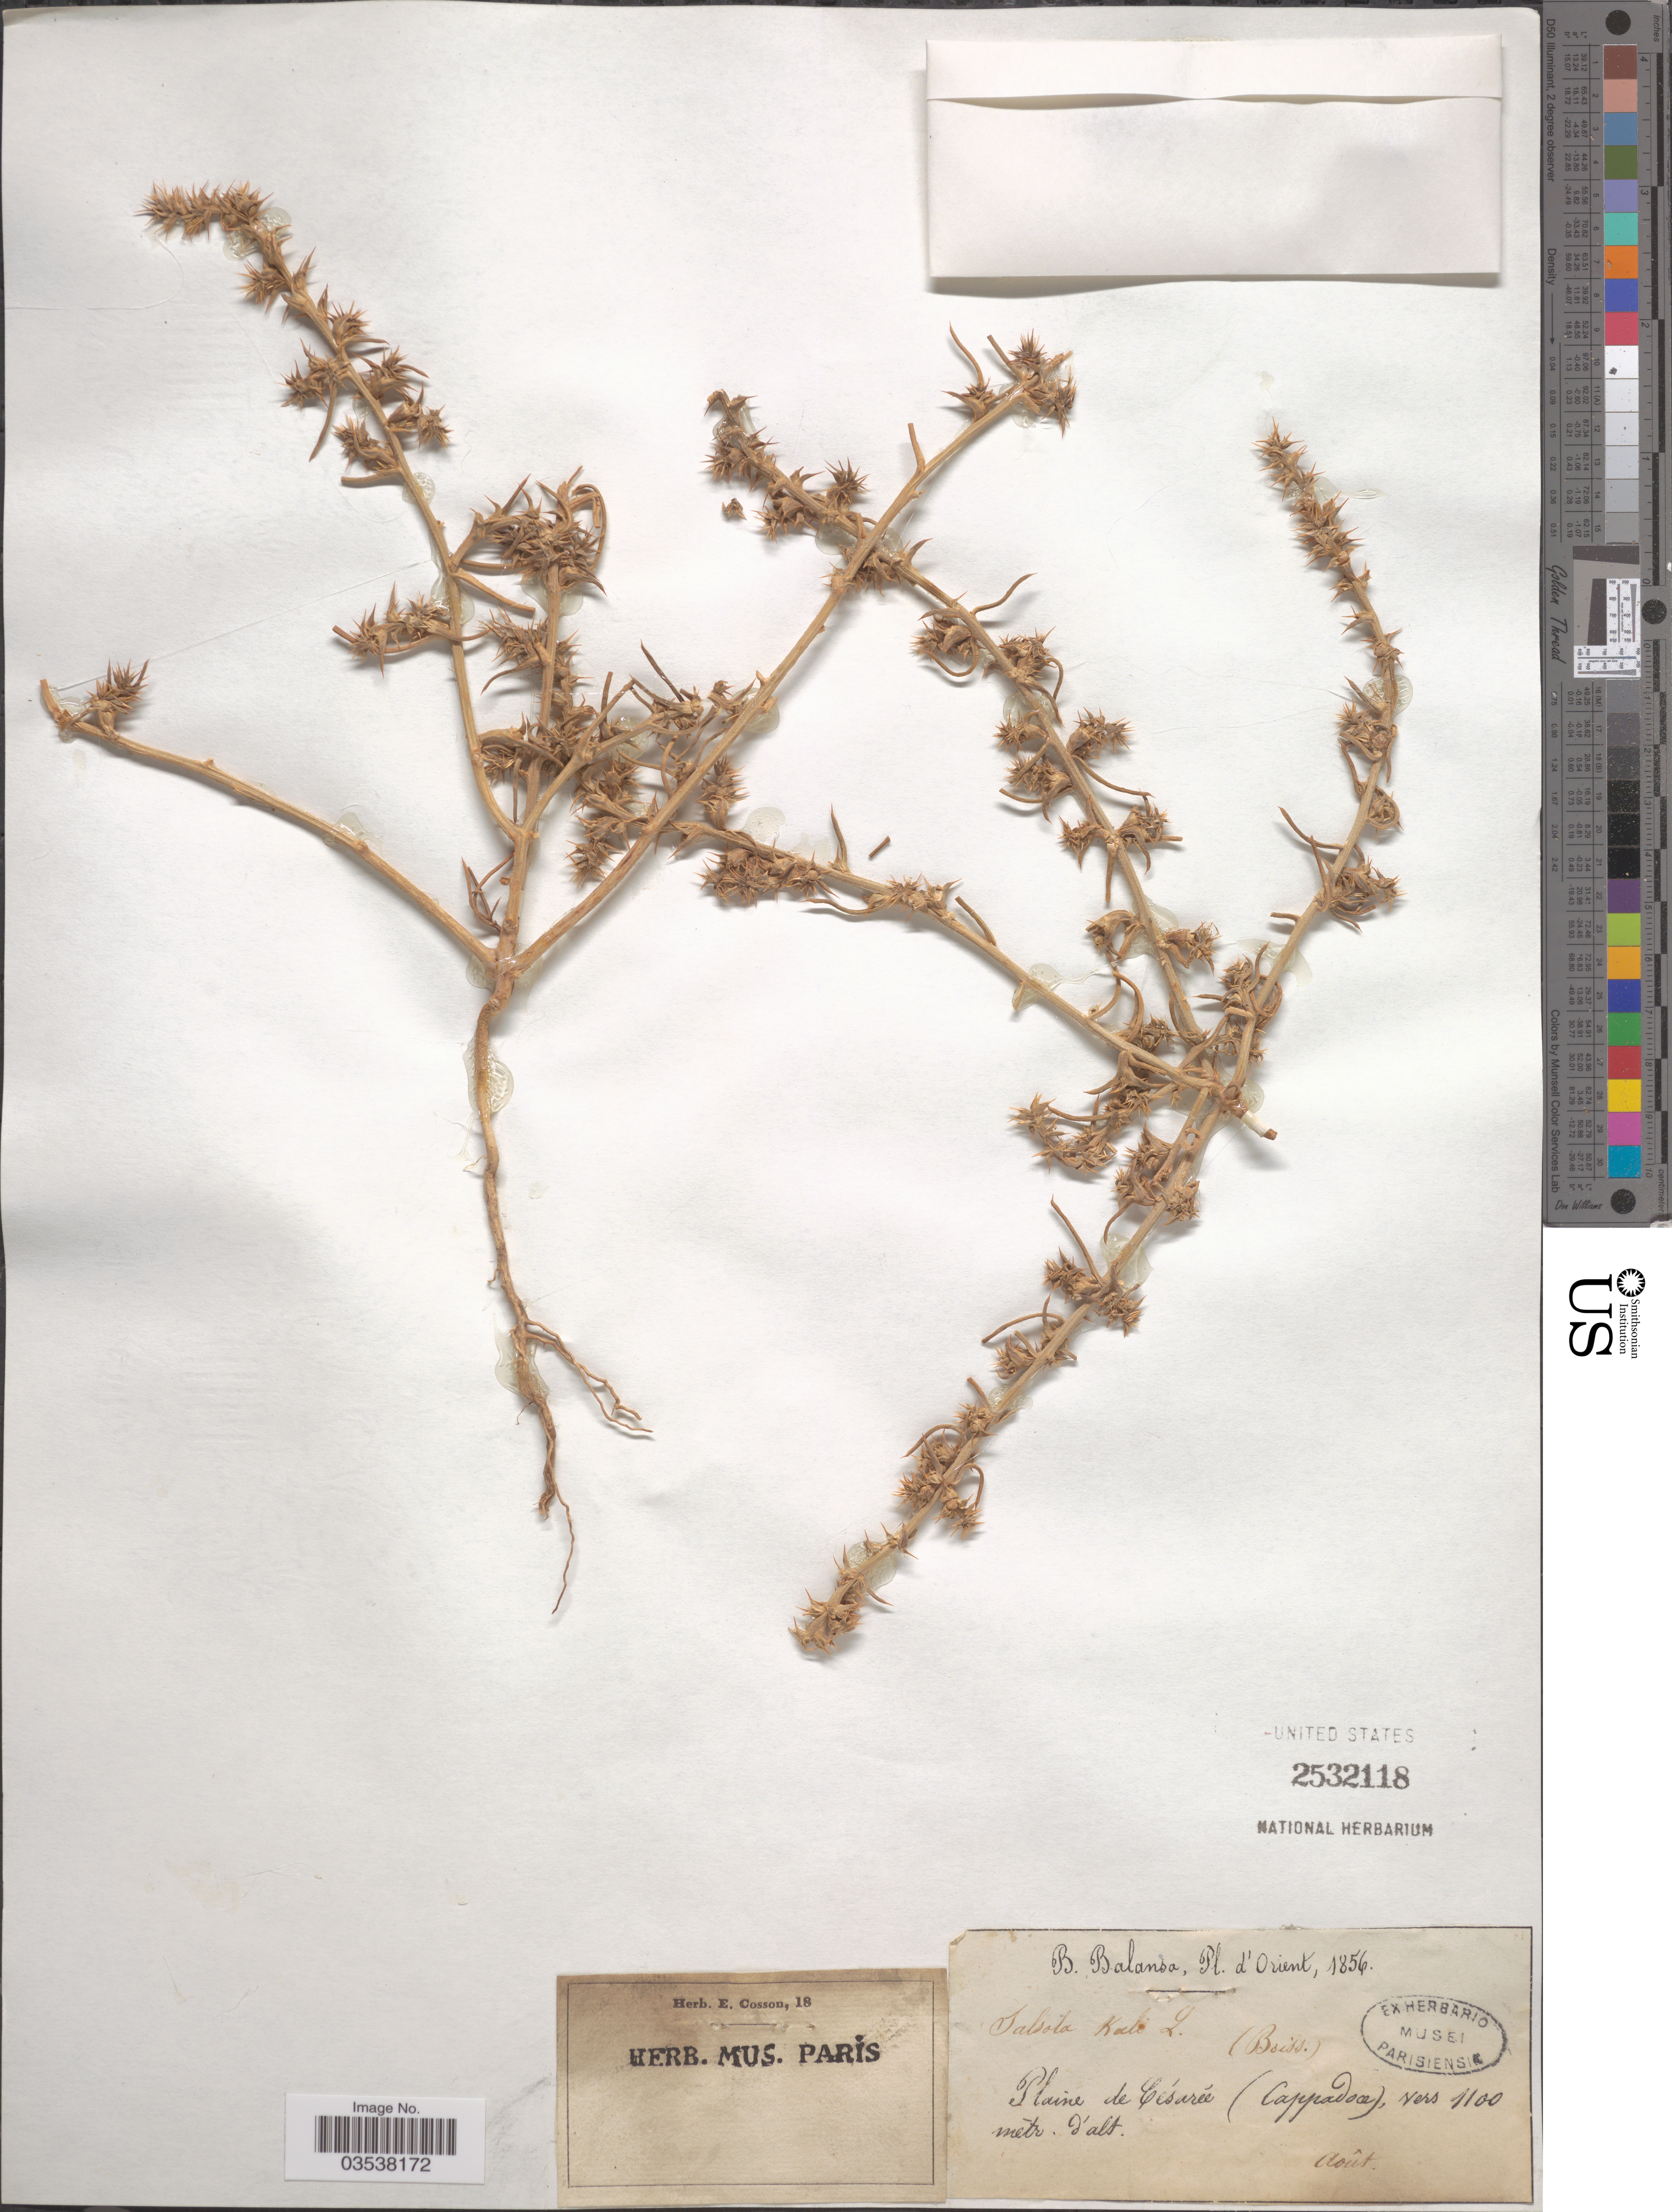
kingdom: Plantae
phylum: Tracheophyta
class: Magnoliopsida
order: Caryophyllales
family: Amaranthaceae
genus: Salsola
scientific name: Salsola kali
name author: L.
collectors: B. Balansa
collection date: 1856-08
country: Turkey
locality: Orient. Plaine de Césarée (Cappadoce).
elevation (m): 1100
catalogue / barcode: US 2532118